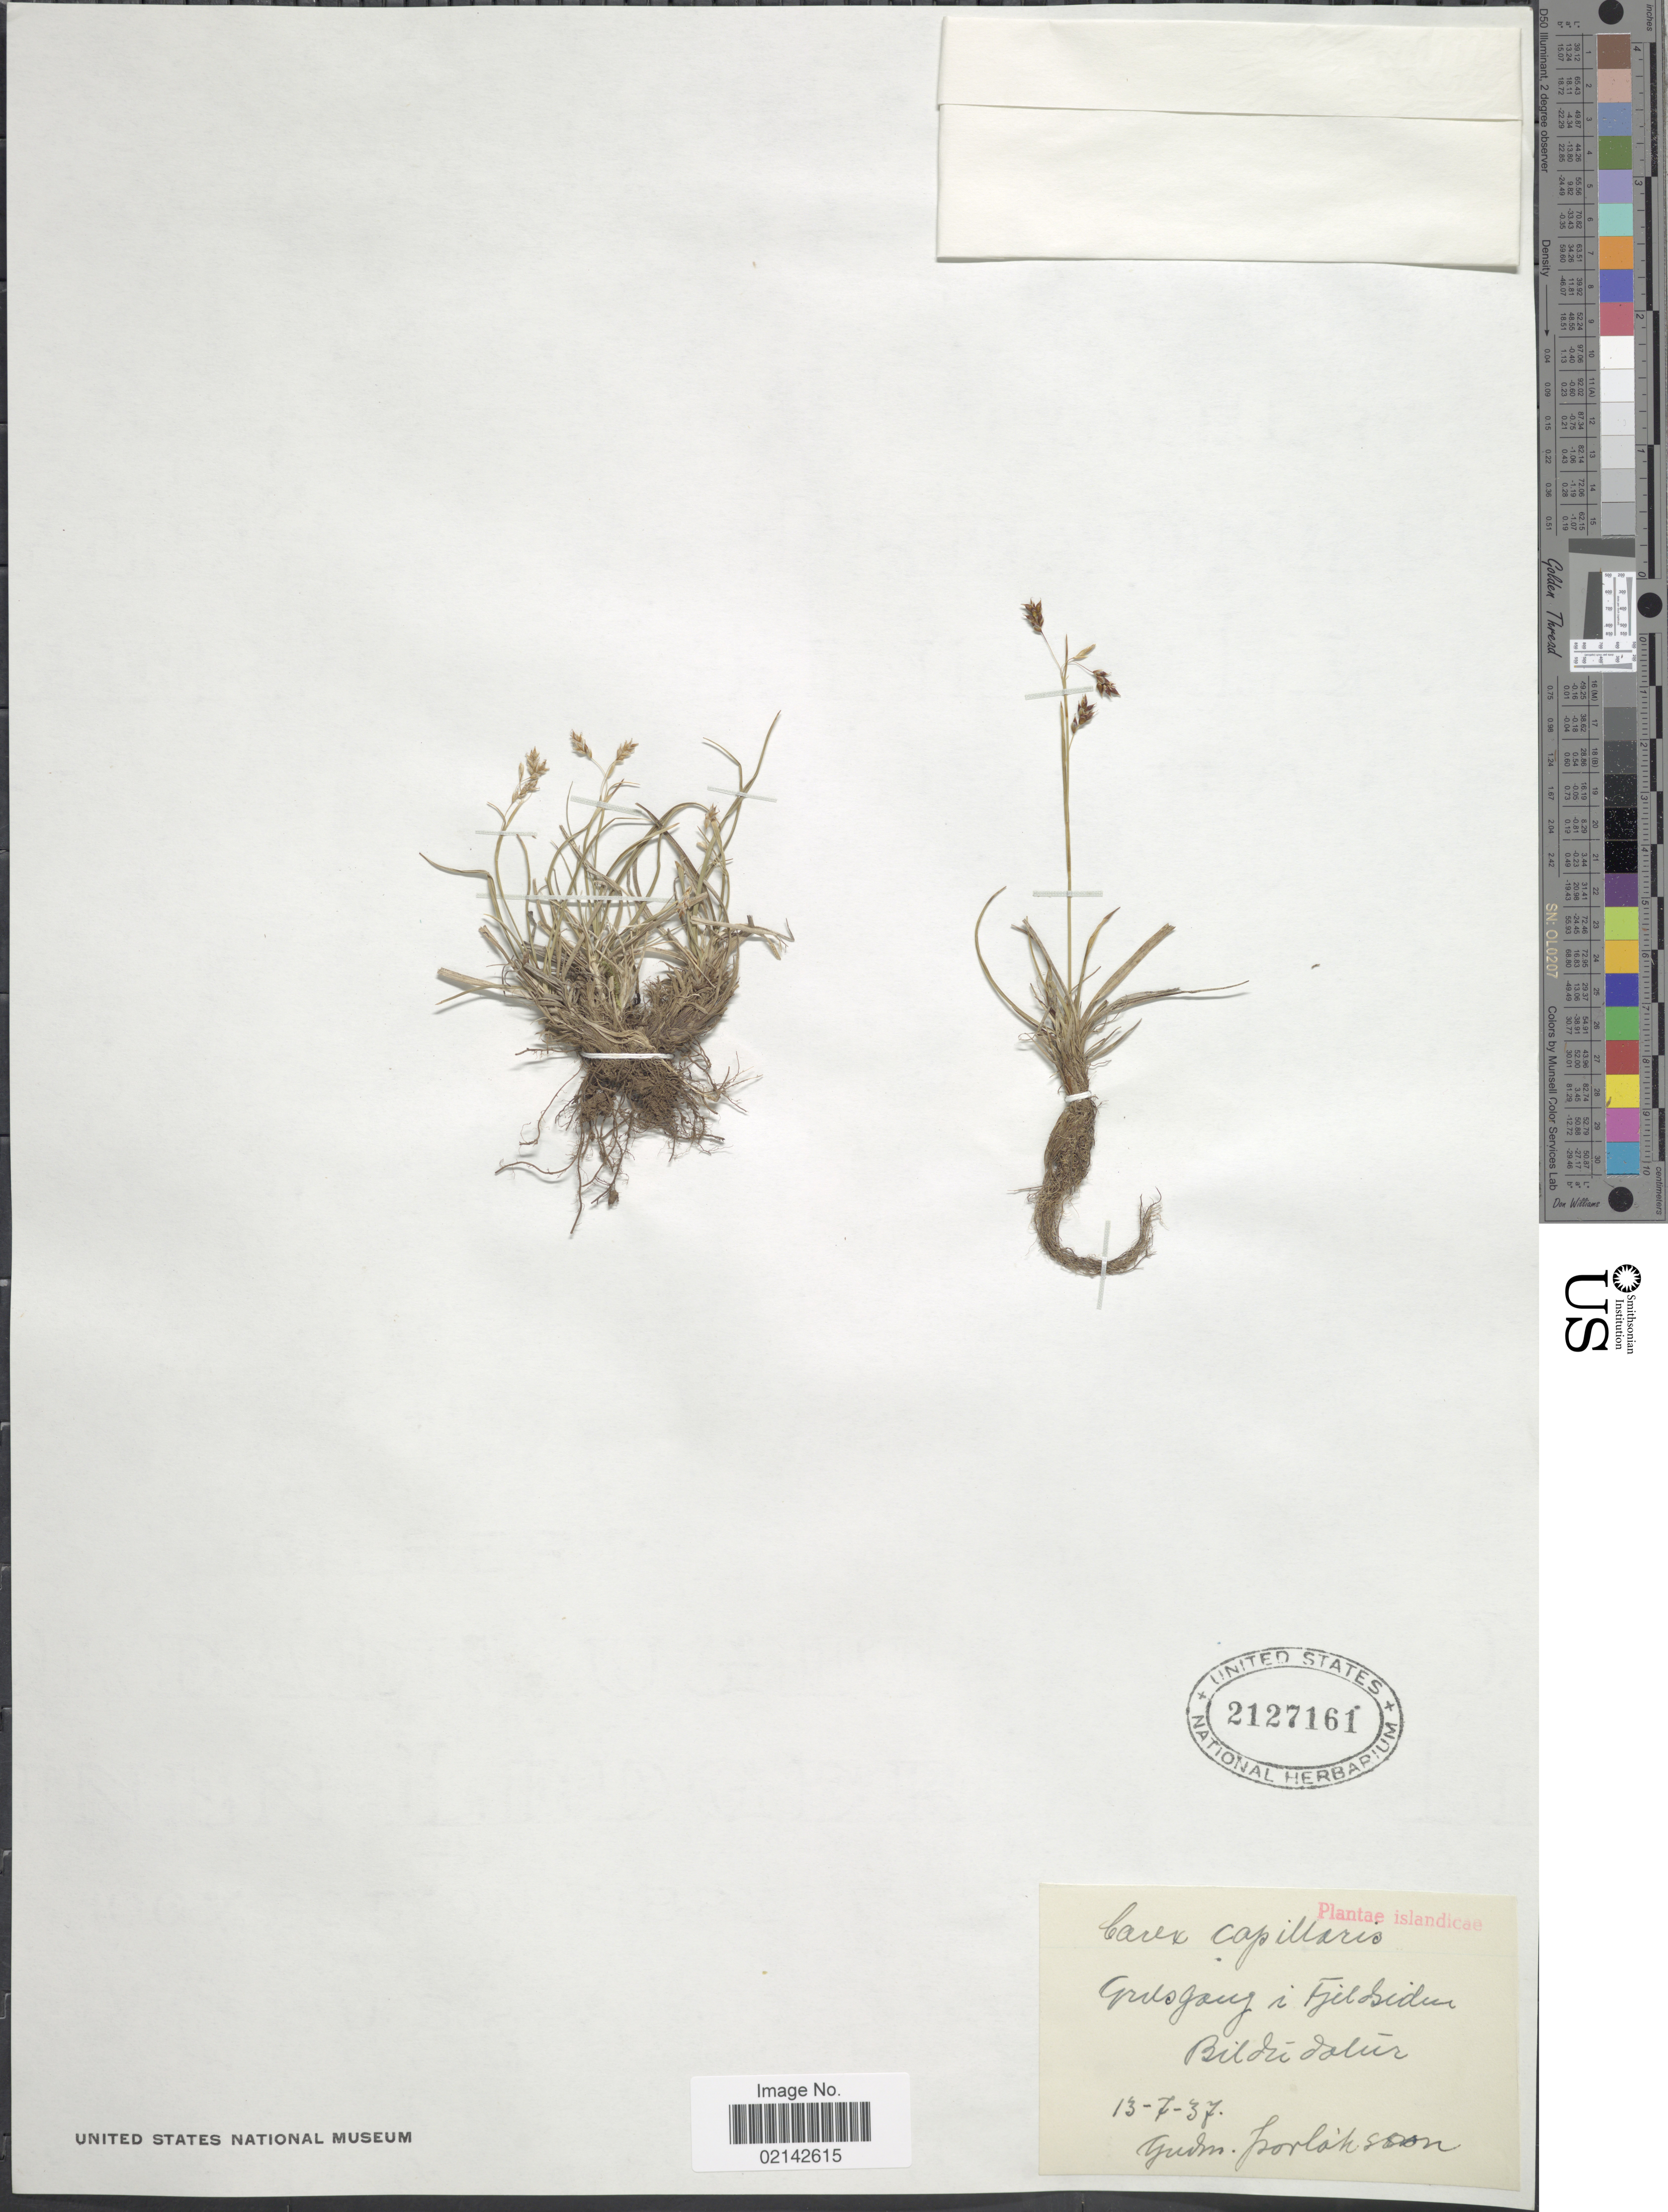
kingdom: Plantae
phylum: Tracheophyta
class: Liliopsida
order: Poales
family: Cyperaceae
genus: Carex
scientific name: Carex capillaris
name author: L.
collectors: G. Porlaksson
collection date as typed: Transcribed d/m/y: 13/7/37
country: Iceland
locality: Islandicae, Grusgang i Fjellsider Bildudalur.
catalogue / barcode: US 2127161